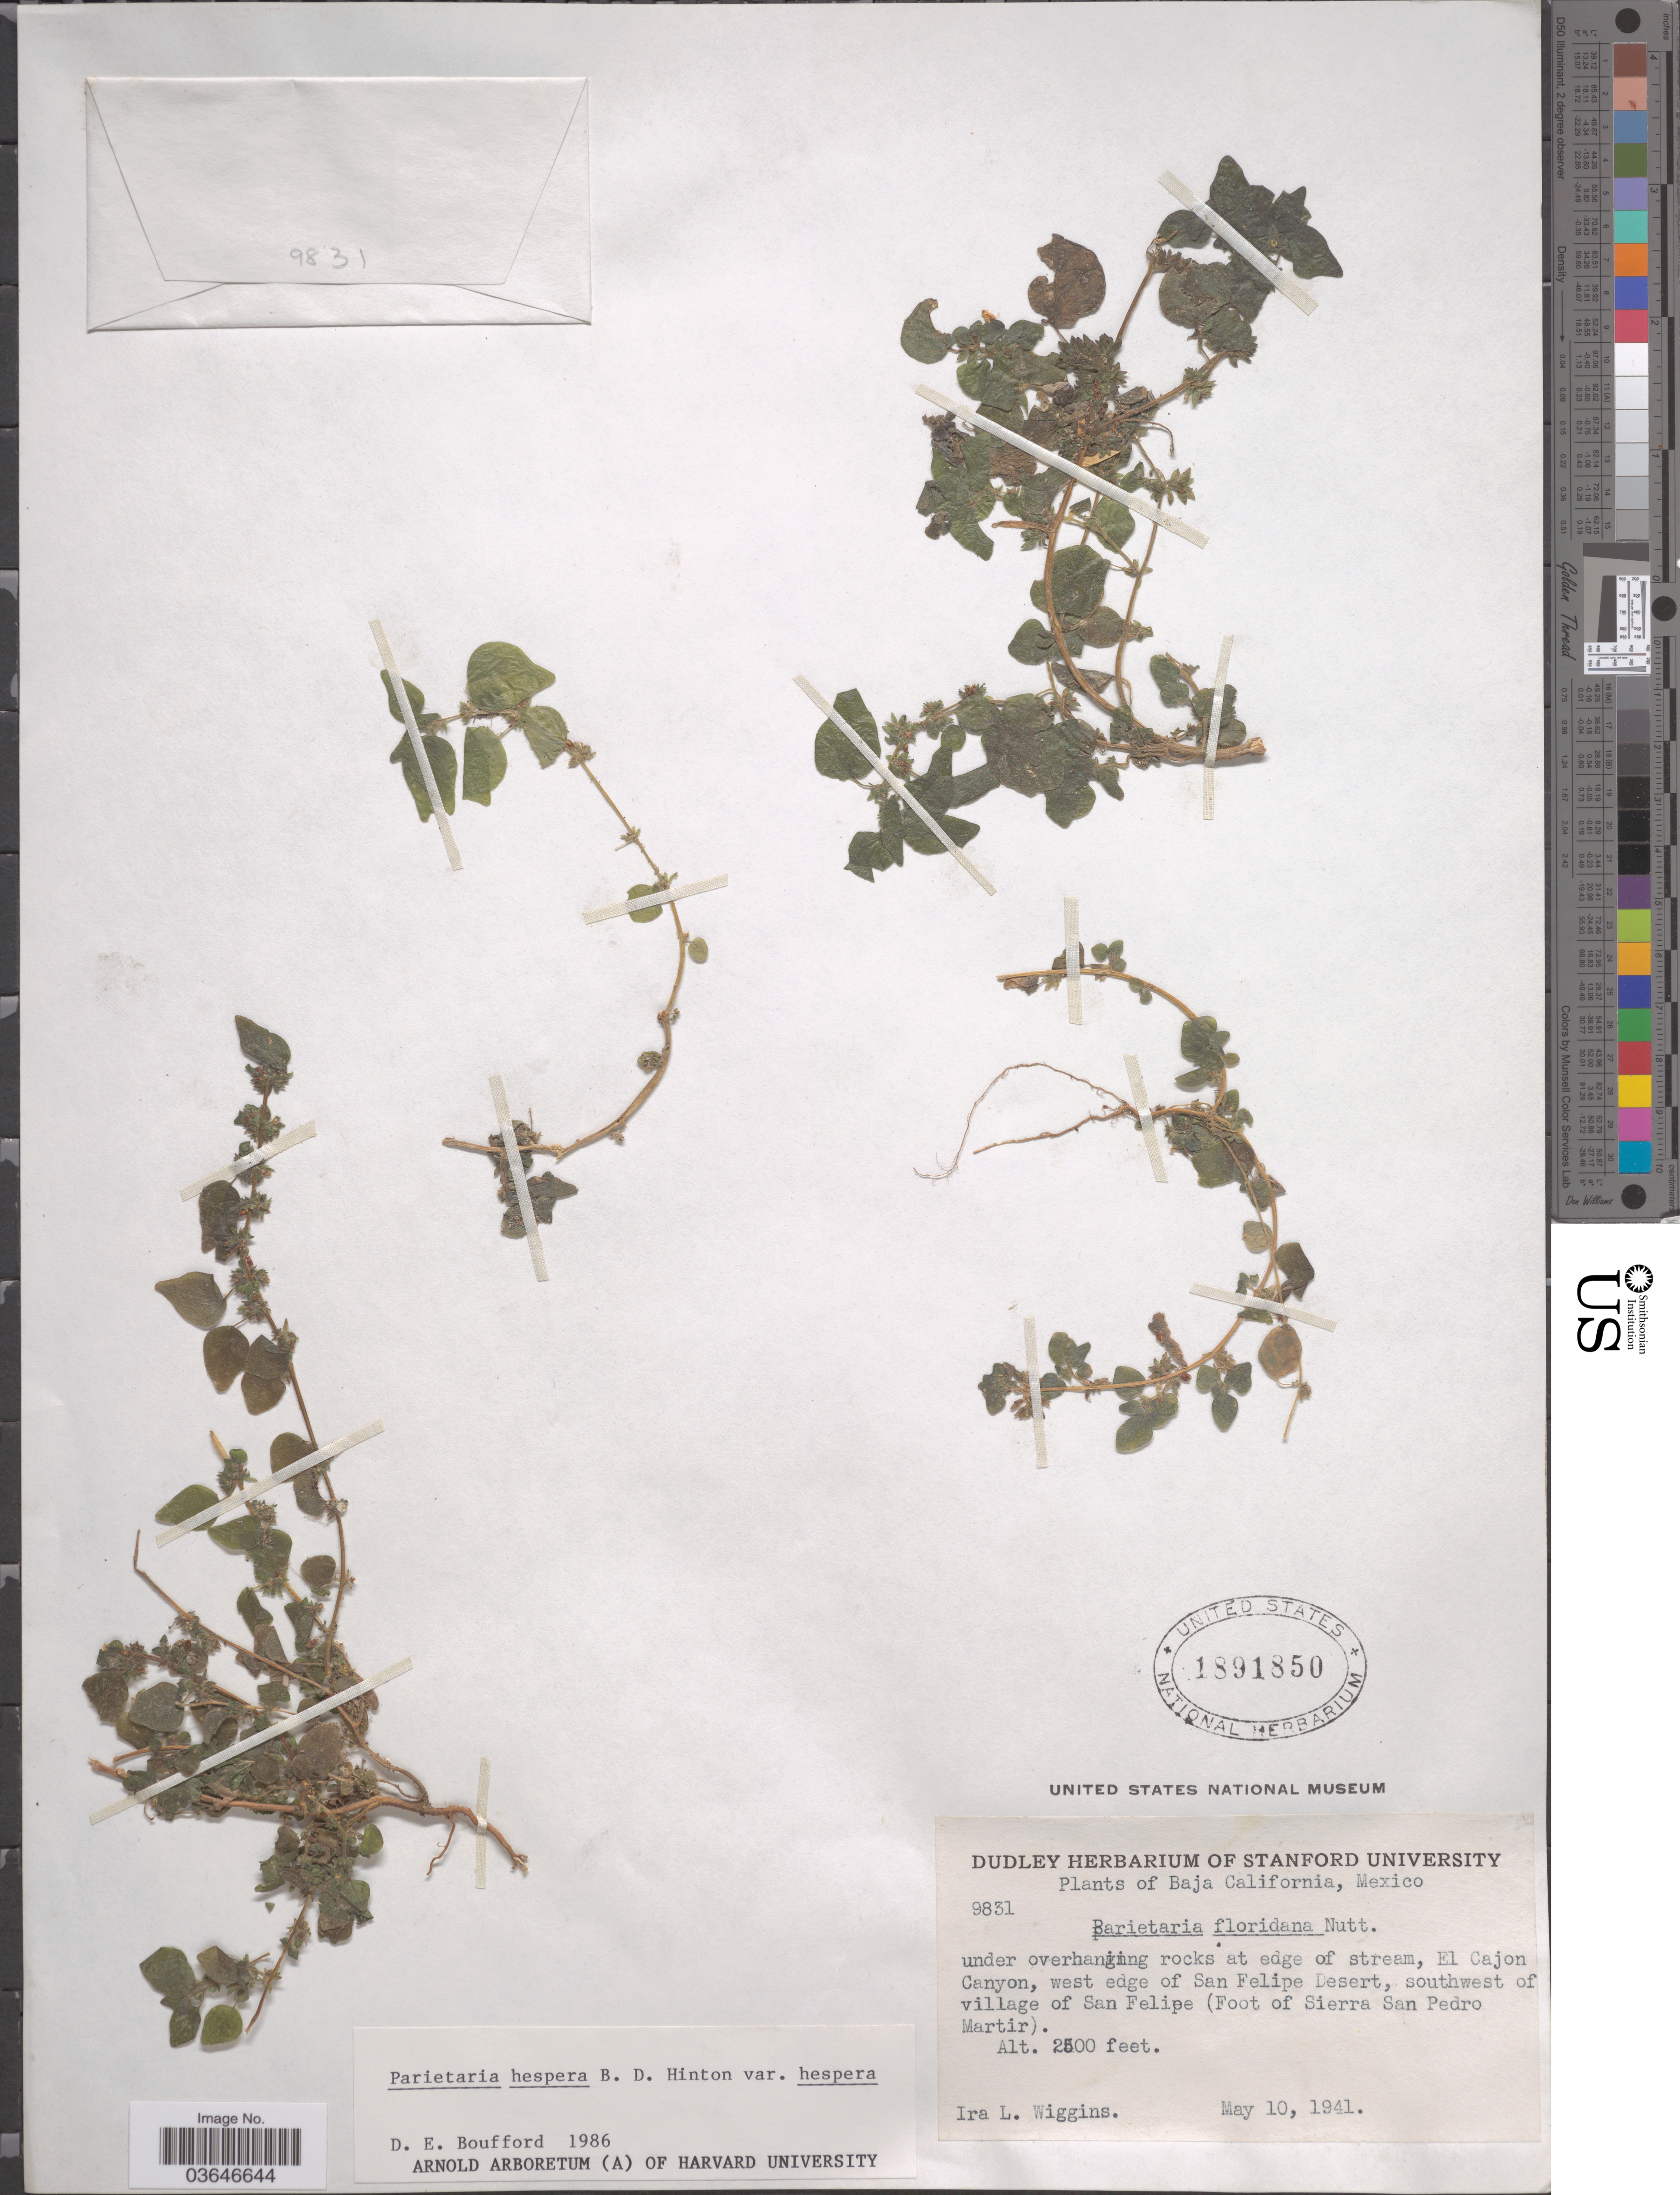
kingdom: Plantae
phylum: Tracheophyta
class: Magnoliopsida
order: Rosales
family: Urticaceae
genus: Parietaria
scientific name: Parietaria hespera var. hespera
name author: Hinton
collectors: I. L. Wiggins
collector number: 9831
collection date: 1941-05-10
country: Mexico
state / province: Baja California Sur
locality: Under overhanging rocks at edge of stream, El Cajon Canyon, west edge of San Felipe Desert, southwest of village of San Felipe (Foot of Sierra San Pedro Martir).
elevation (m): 762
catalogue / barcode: US 1891850